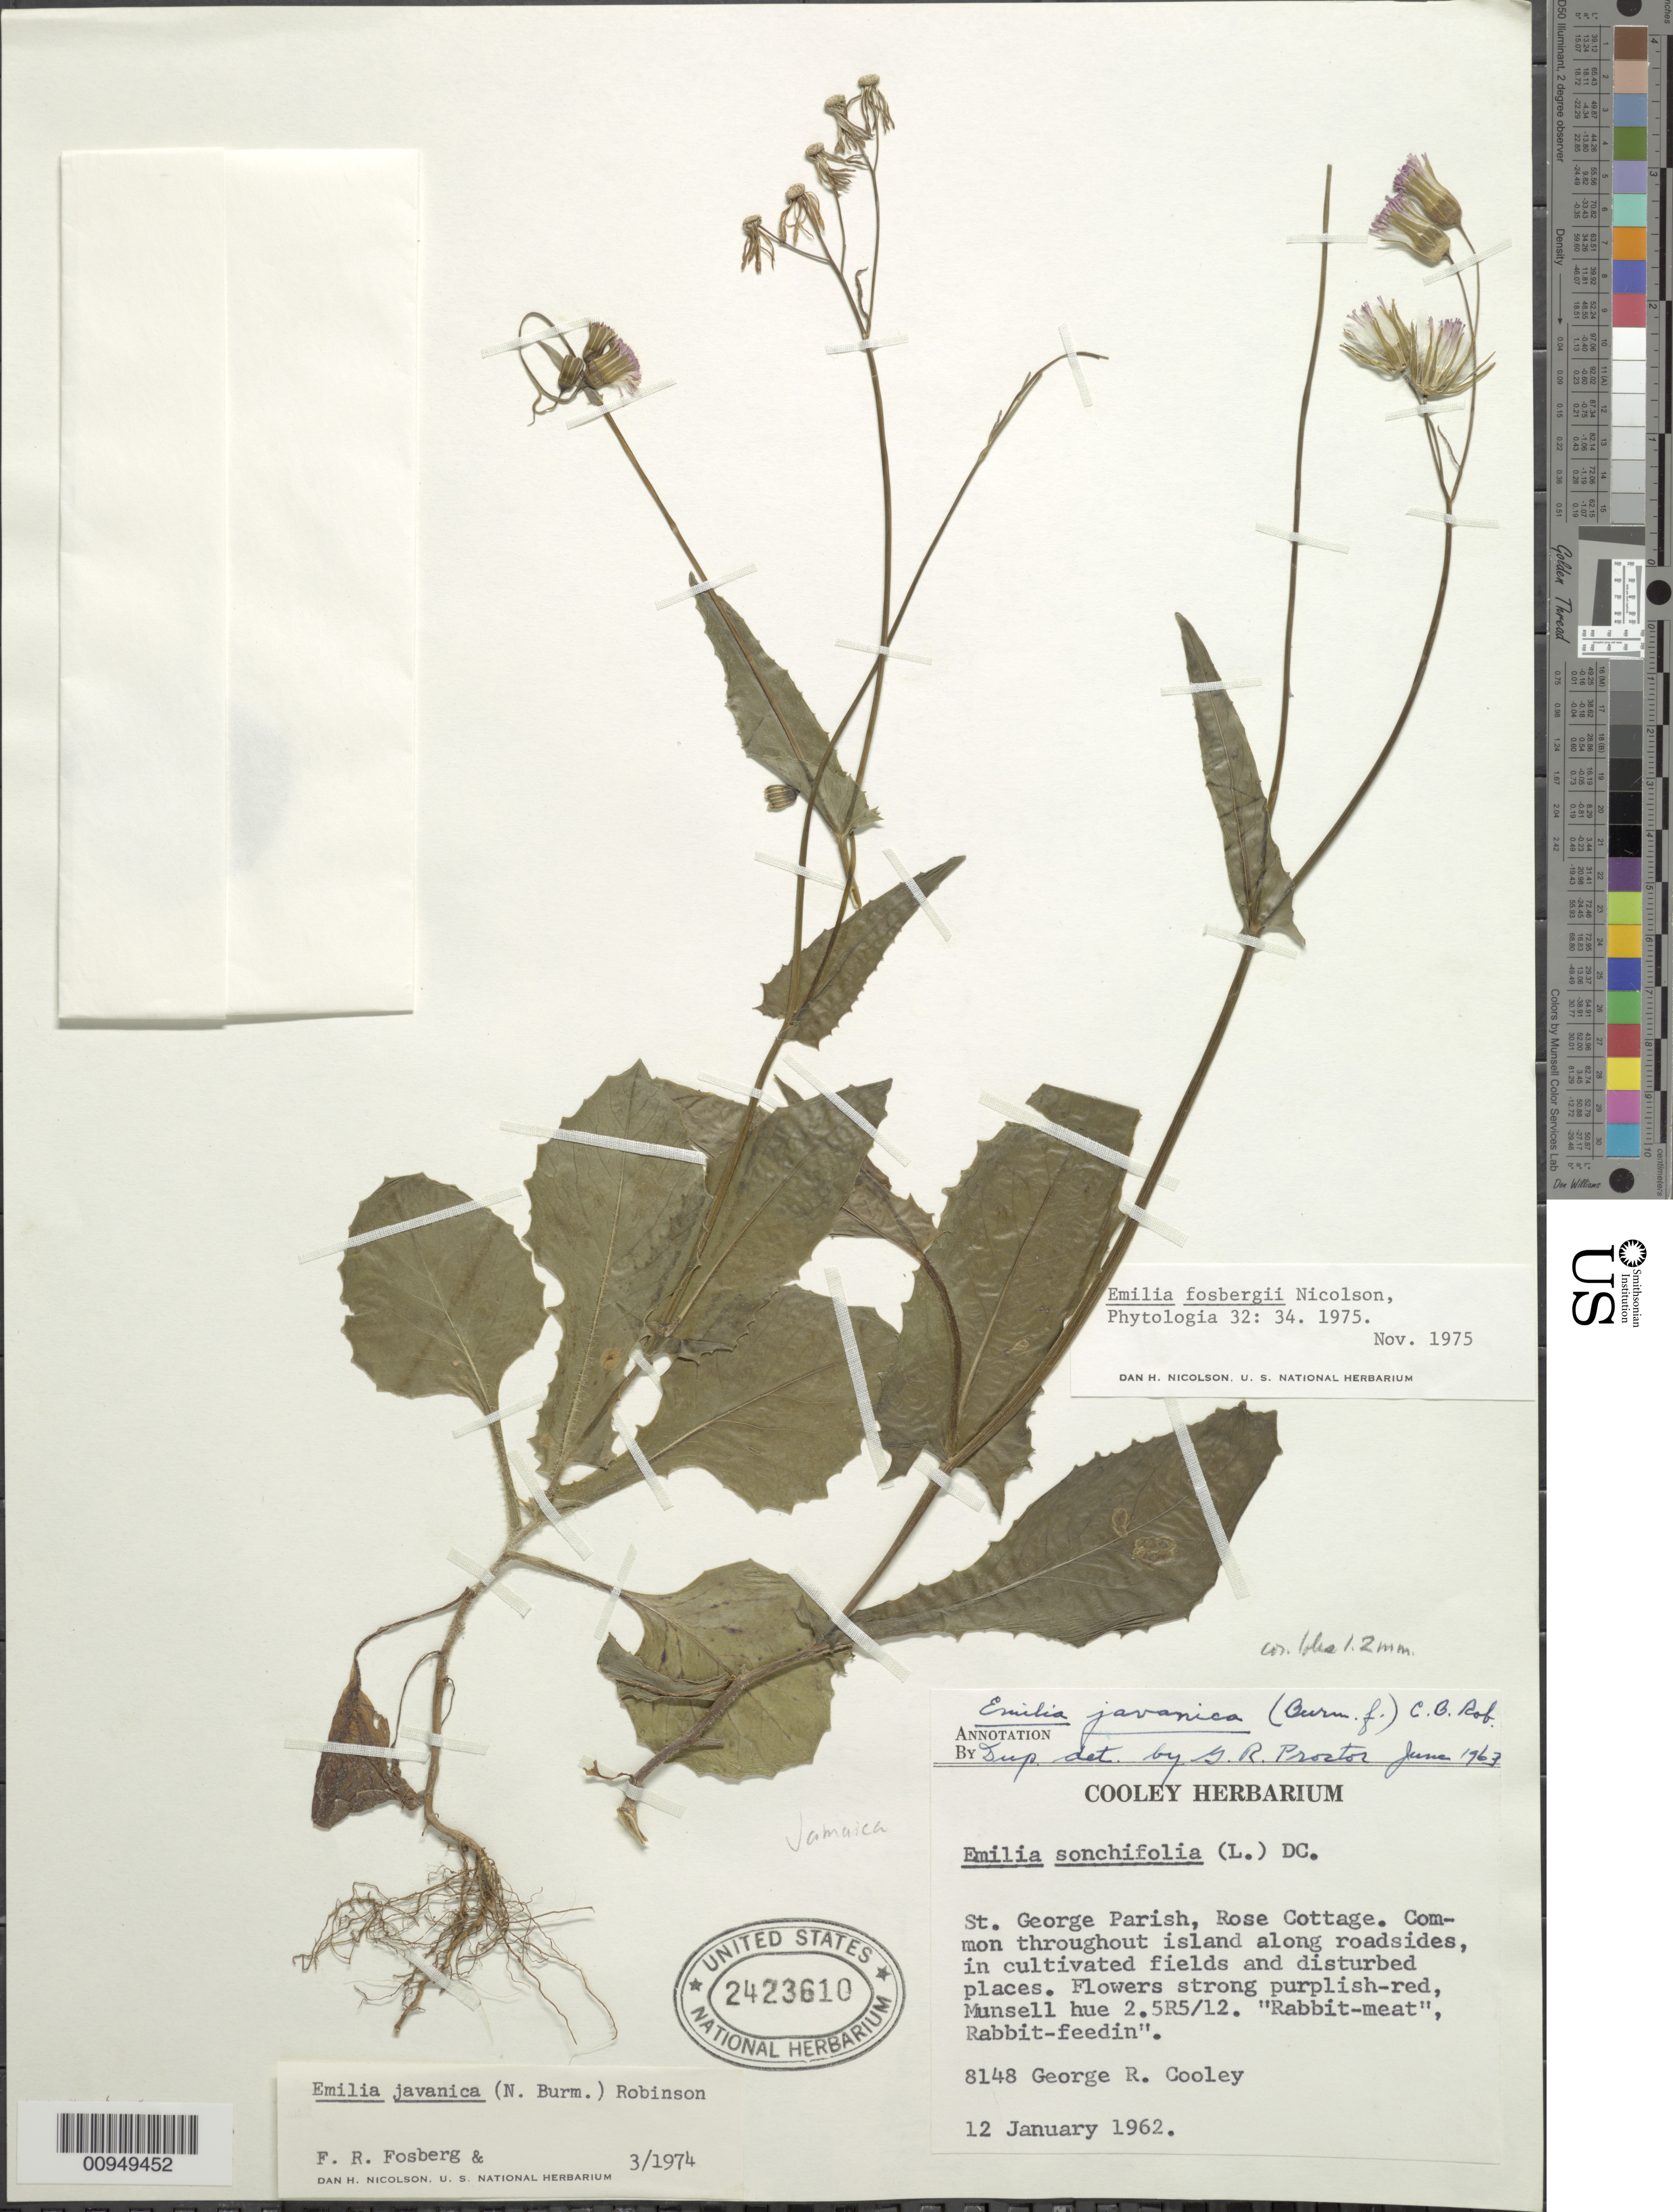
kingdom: Plantae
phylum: Tracheophyta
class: Magnoliopsida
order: Asterales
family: Asteraceae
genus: Emilia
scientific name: Emilia fosbergii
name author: Nicolson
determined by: Nicolson, Dan H.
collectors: G. R. Cooley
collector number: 8148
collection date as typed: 12 Jan 1962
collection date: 1962-01-12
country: St. Vincent - Grenadines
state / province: Saint George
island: St. Vincent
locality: Rose Cottage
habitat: Along roadsides, in cultivated fields and disturbed places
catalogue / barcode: US 2423610